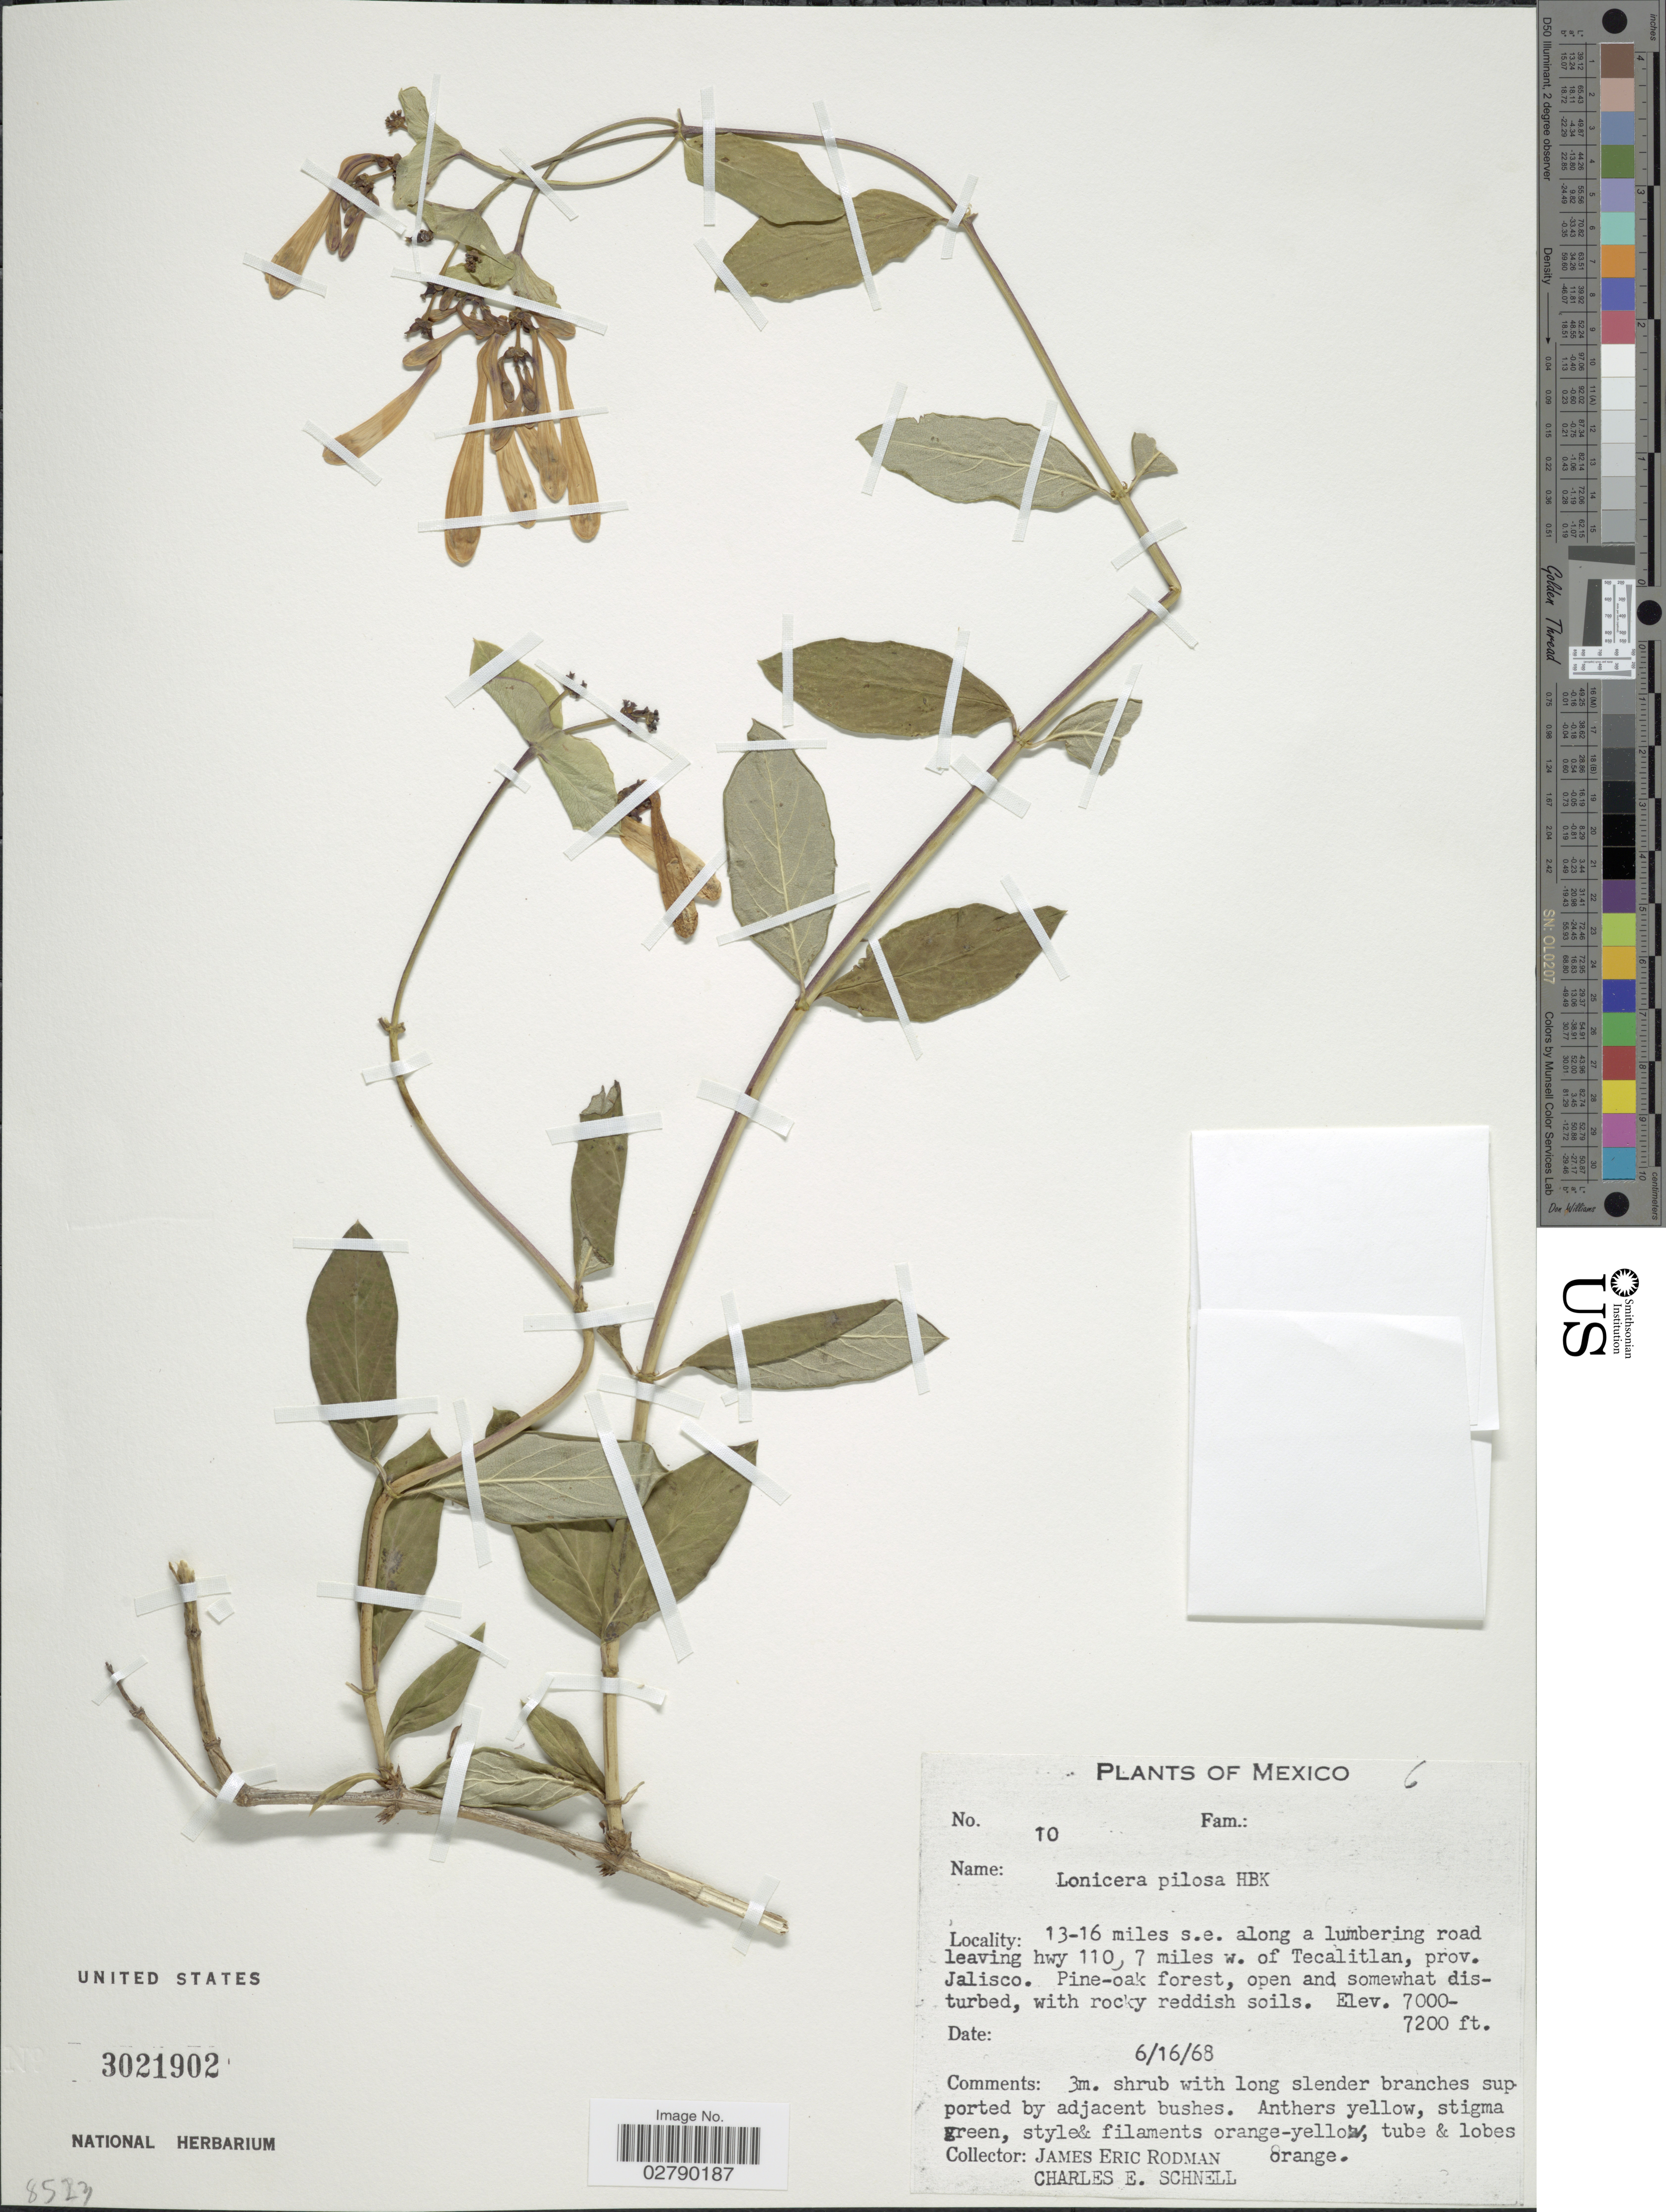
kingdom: Plantae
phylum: Tracheophyta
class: Magnoliopsida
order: Dipsacales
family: Caprifoliaceae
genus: Lonicera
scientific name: Lonicera pilosa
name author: Willd. ex Kunth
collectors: J. Rodman & C. Schnell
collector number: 10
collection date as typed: Transcribed d/m/y: 16/6/68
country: Mexico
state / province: Jalisco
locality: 13-16 miles s.e. along a lumbering road leaving hwy 110, 7 miles w. of Tecalitlan.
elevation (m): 2134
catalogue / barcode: US 3021902